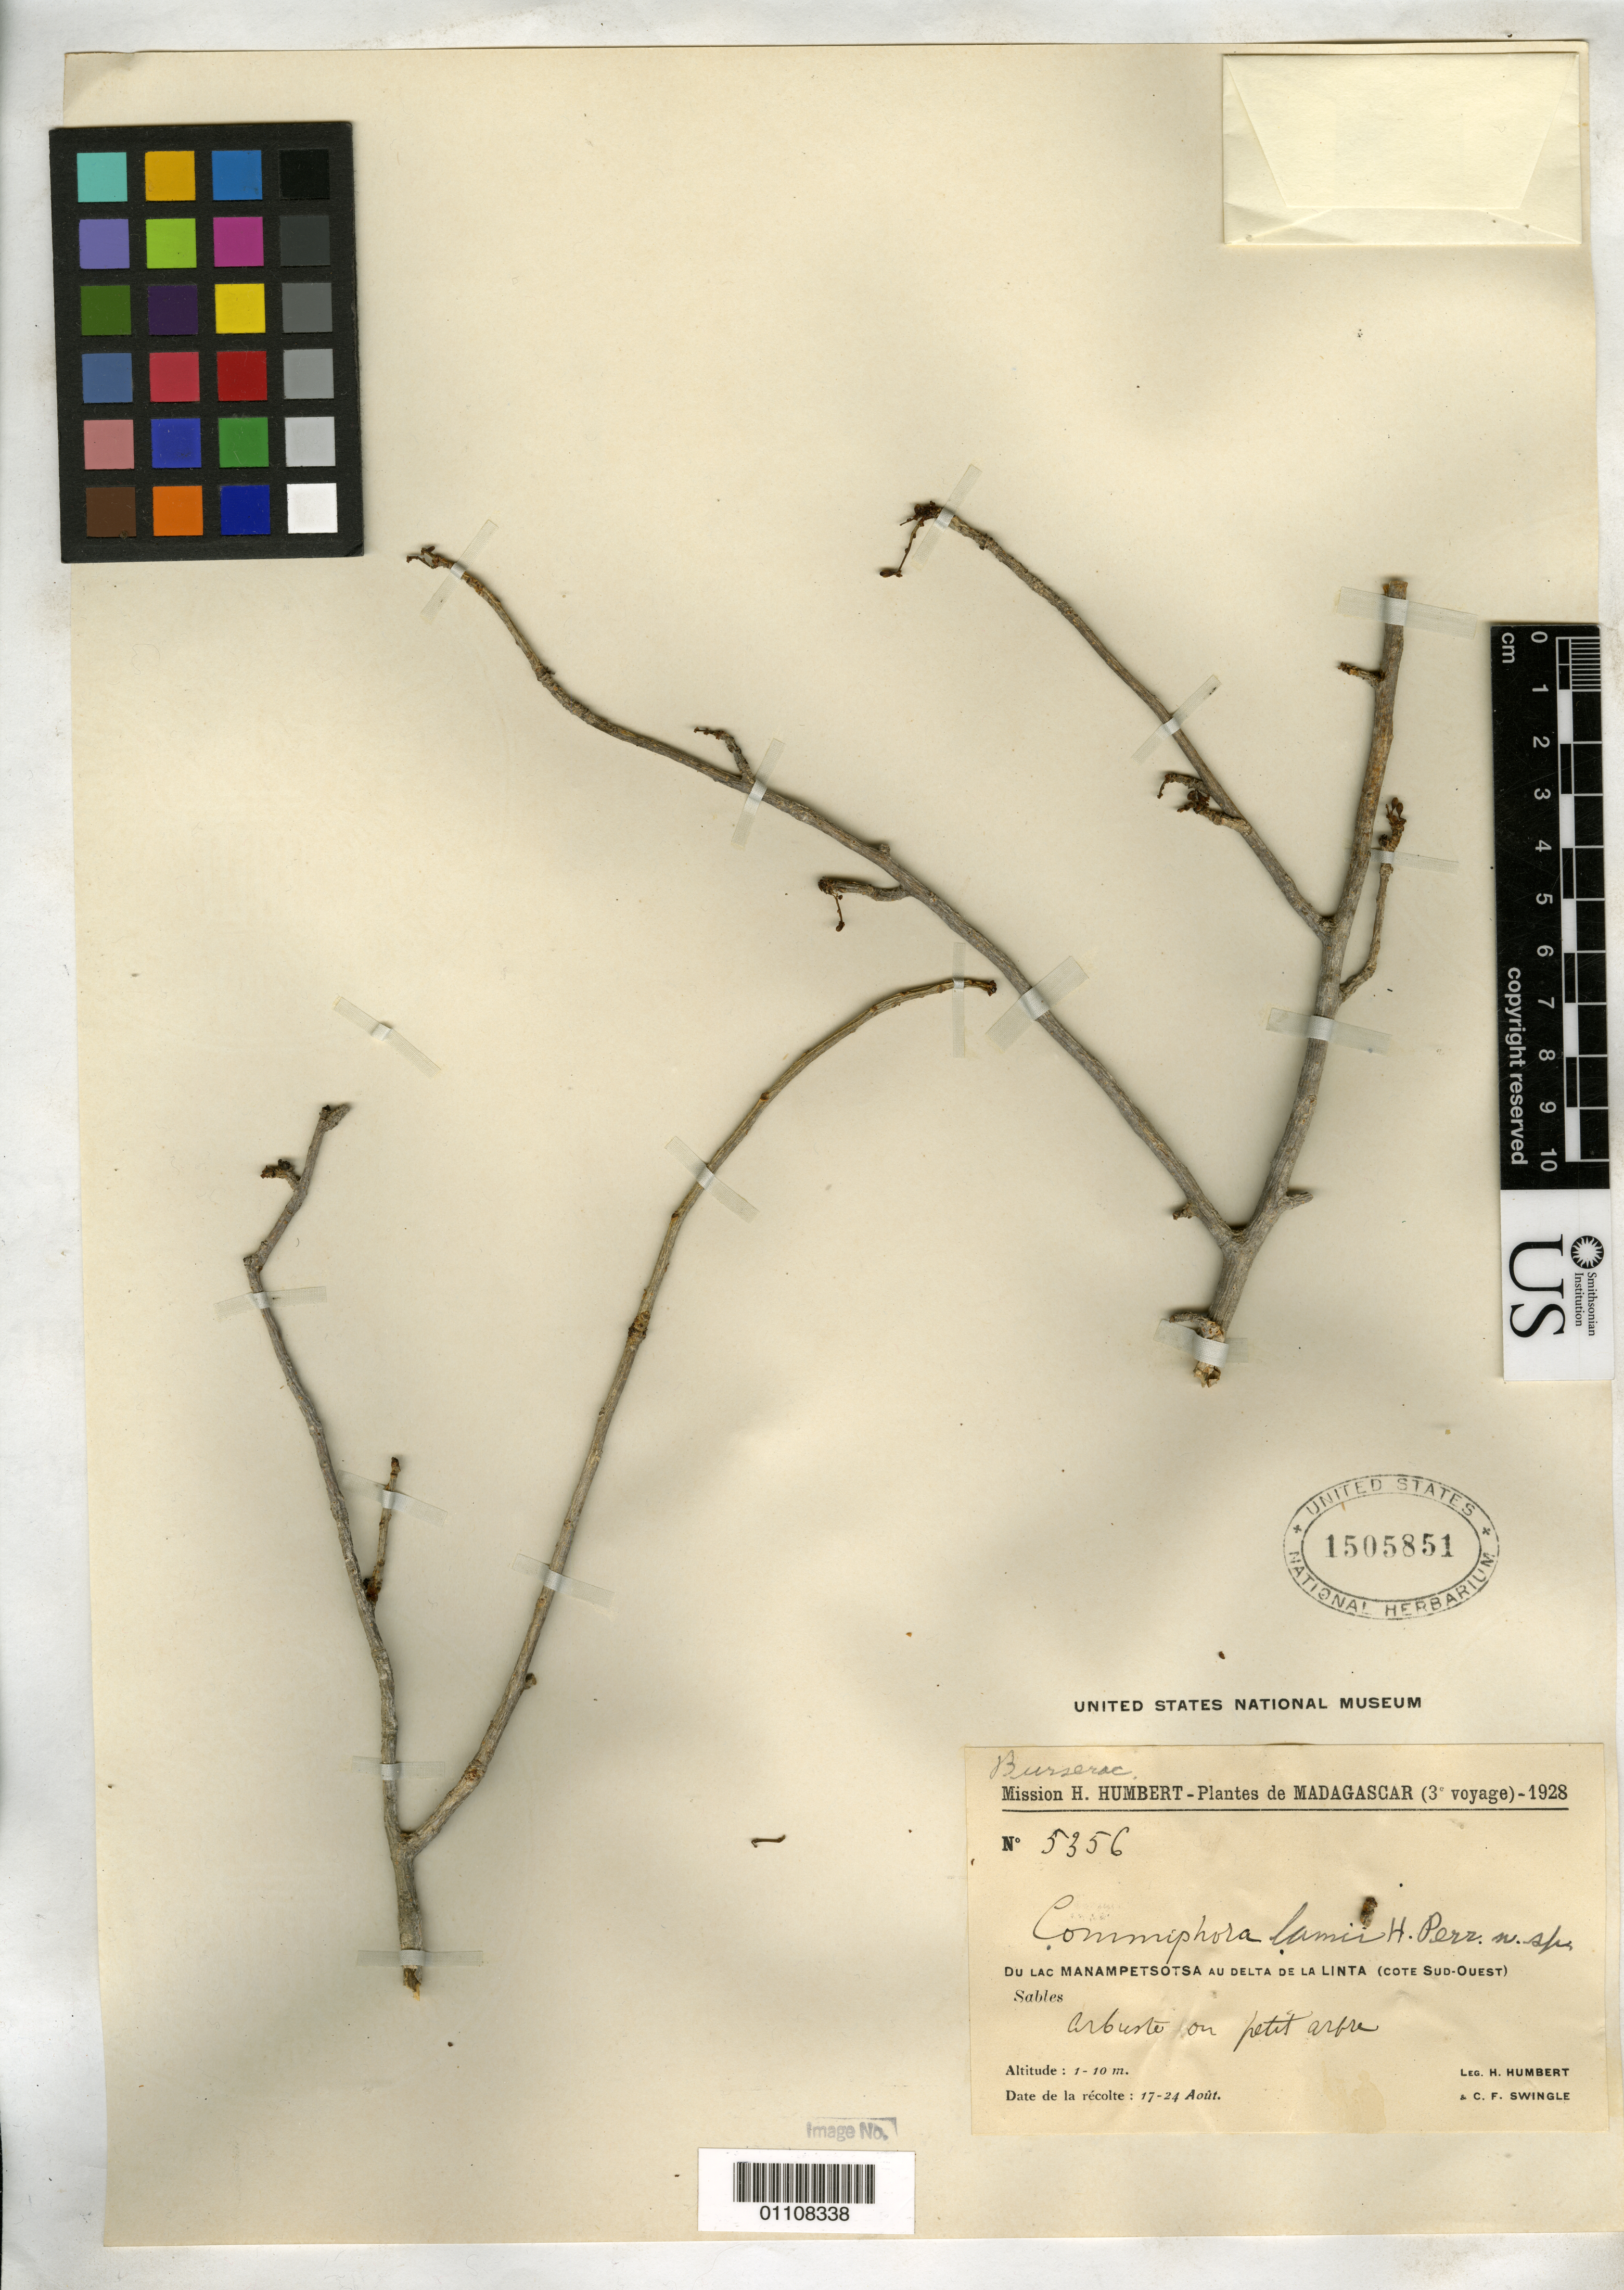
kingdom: Plantae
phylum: Tracheophyta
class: Magnoliopsida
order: Sapindales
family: Burseraceae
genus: Commiphora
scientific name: Commiphora lamii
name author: H. Perrier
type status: Syntype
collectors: H. Humbert & C. Swingle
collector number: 5356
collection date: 1928-08-17/1928-08-24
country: Madagascar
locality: Cote Sud - Ouest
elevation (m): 1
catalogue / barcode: US 1505851